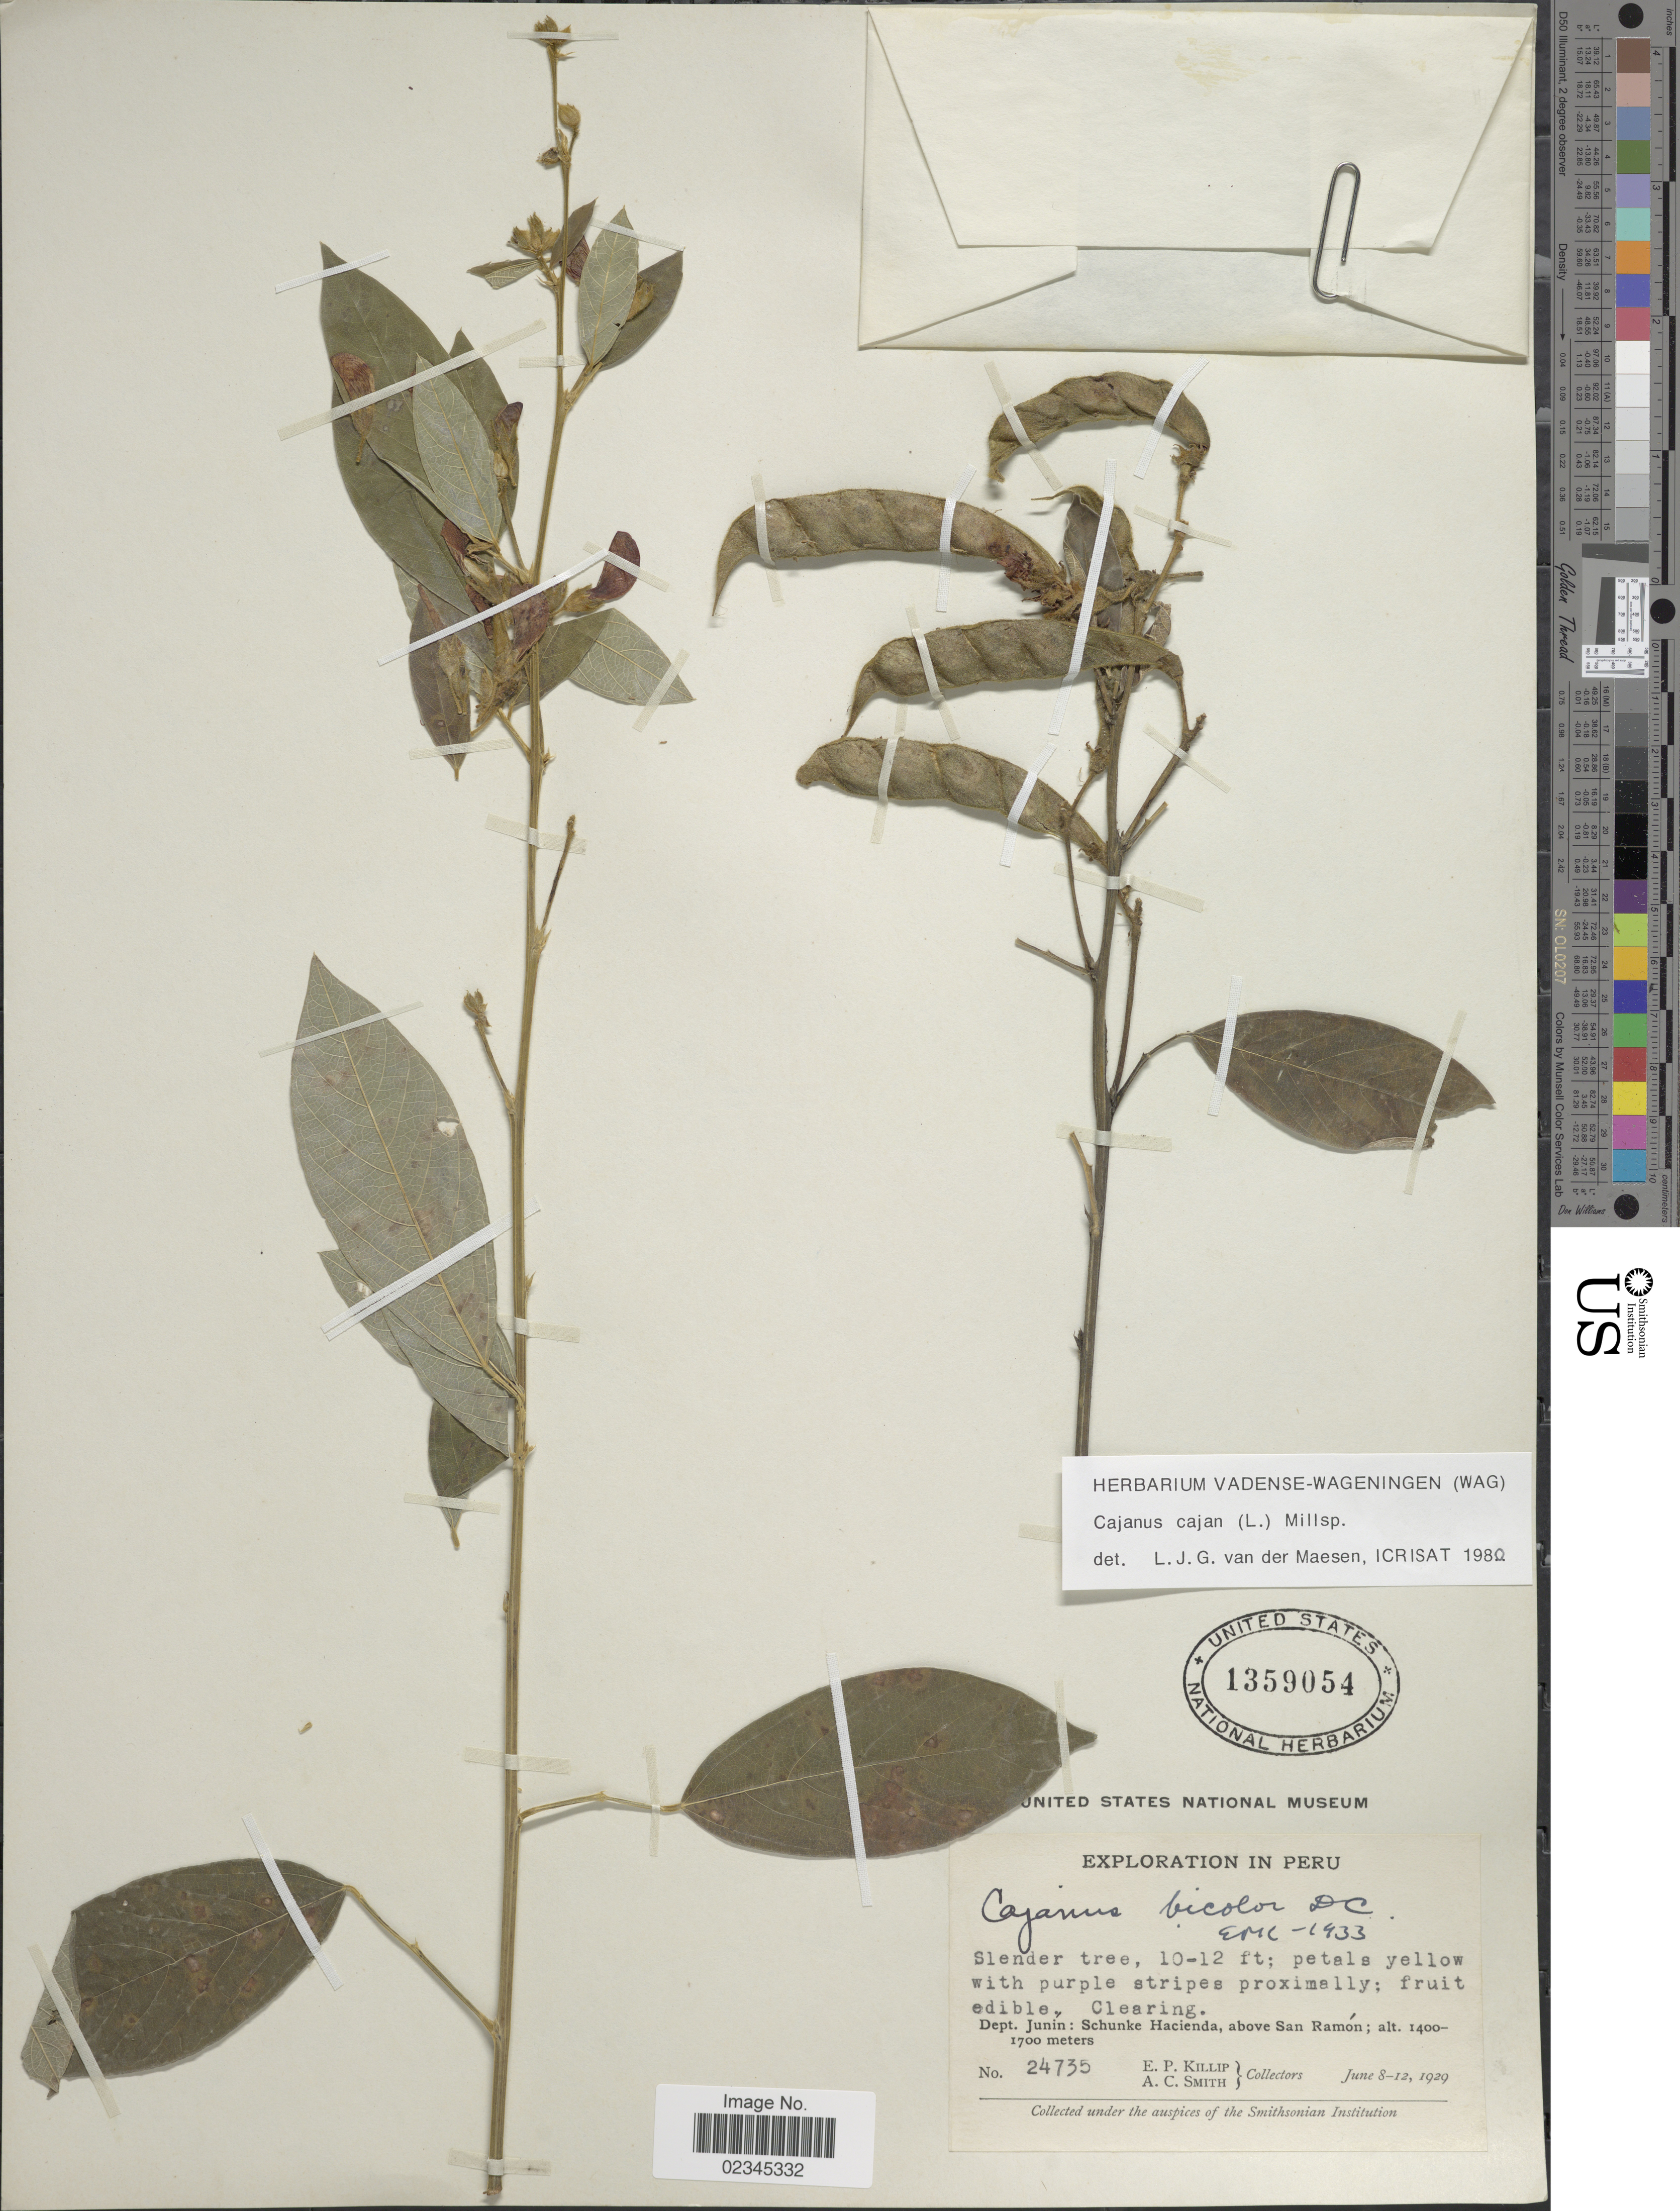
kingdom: Plantae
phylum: Tracheophyta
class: Magnoliopsida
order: Fabales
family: Fabaceae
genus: Cajanus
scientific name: Cajanus cajan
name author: (L.) Huth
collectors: E. P. Killip & A. C. Smith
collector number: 24735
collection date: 1929-06-08/1929-06-12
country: Peru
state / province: Junín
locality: Schunke Hacienda, above San Ramón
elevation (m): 1400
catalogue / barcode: US 1359054